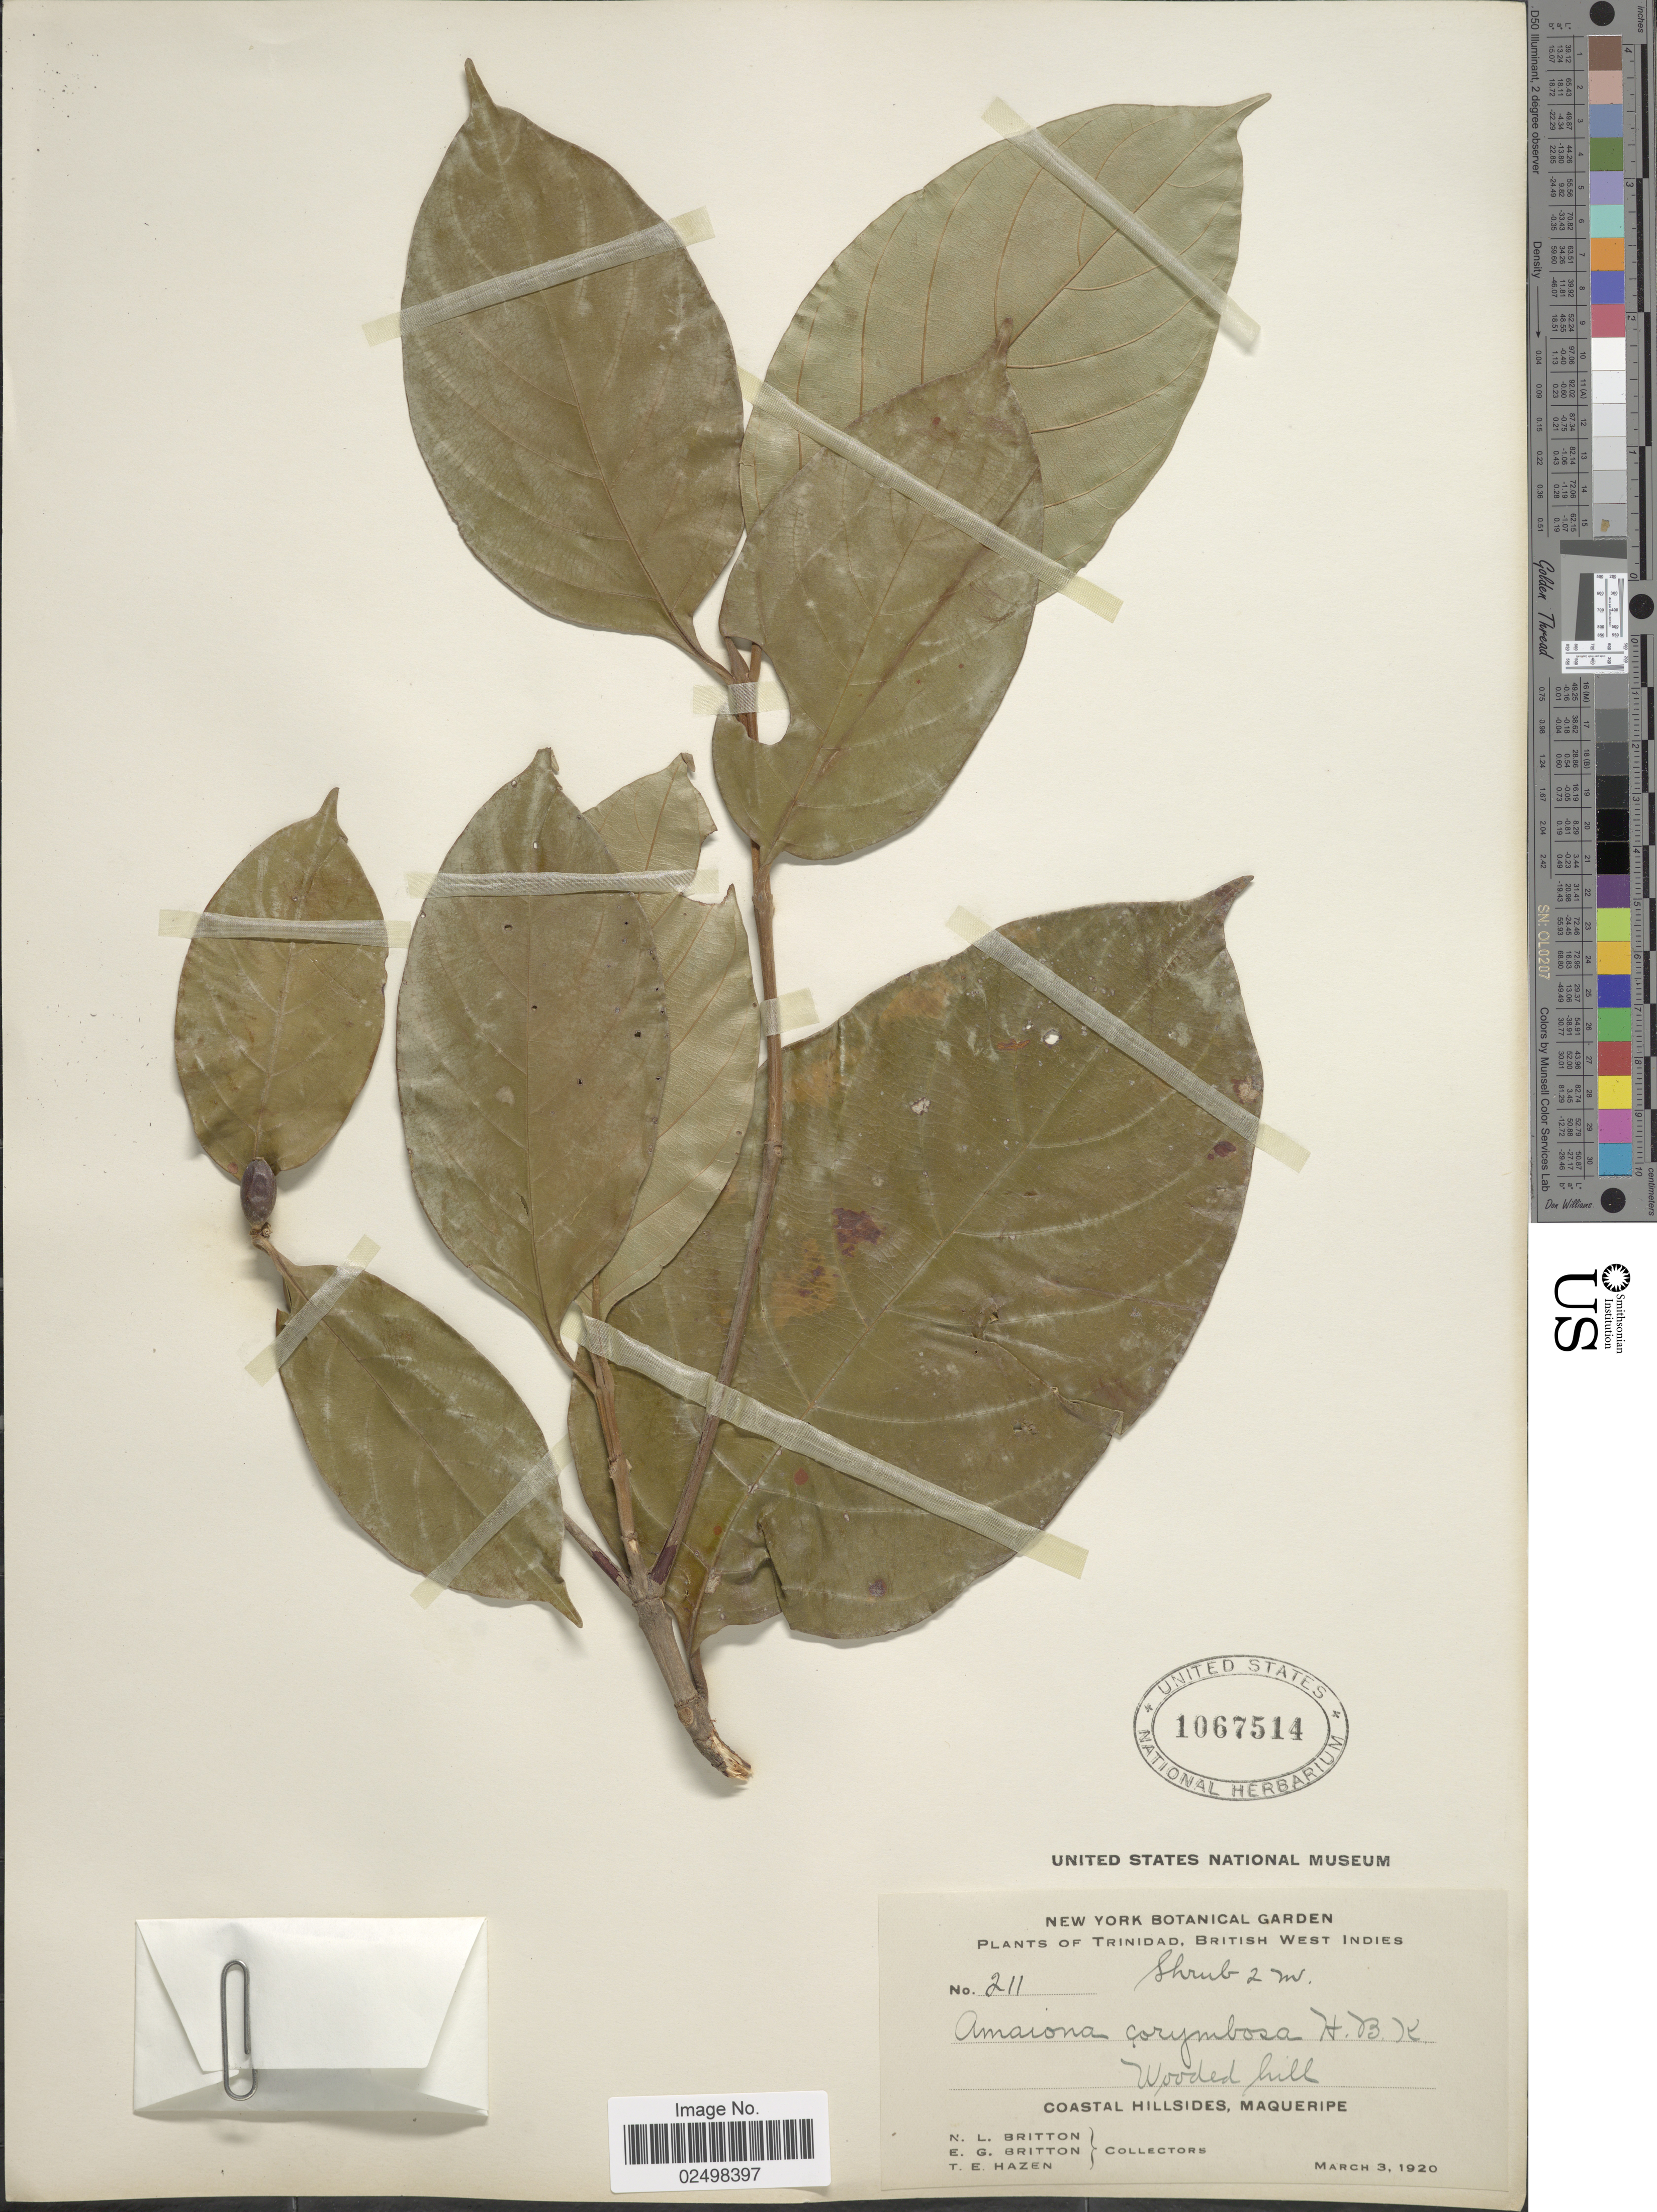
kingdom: Plantae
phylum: Tracheophyta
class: Magnoliopsida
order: Gentianales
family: Rubiaceae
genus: Amaioua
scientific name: Amaioua corymbosa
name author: Kunth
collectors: N. Britton, E. G. Britton & T. E. Hazen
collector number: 211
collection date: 1920-03-03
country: Trinidad and Tobago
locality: Trinidad, Coastal Hillsides, Maqueripe. British West Indies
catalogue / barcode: US 1067514